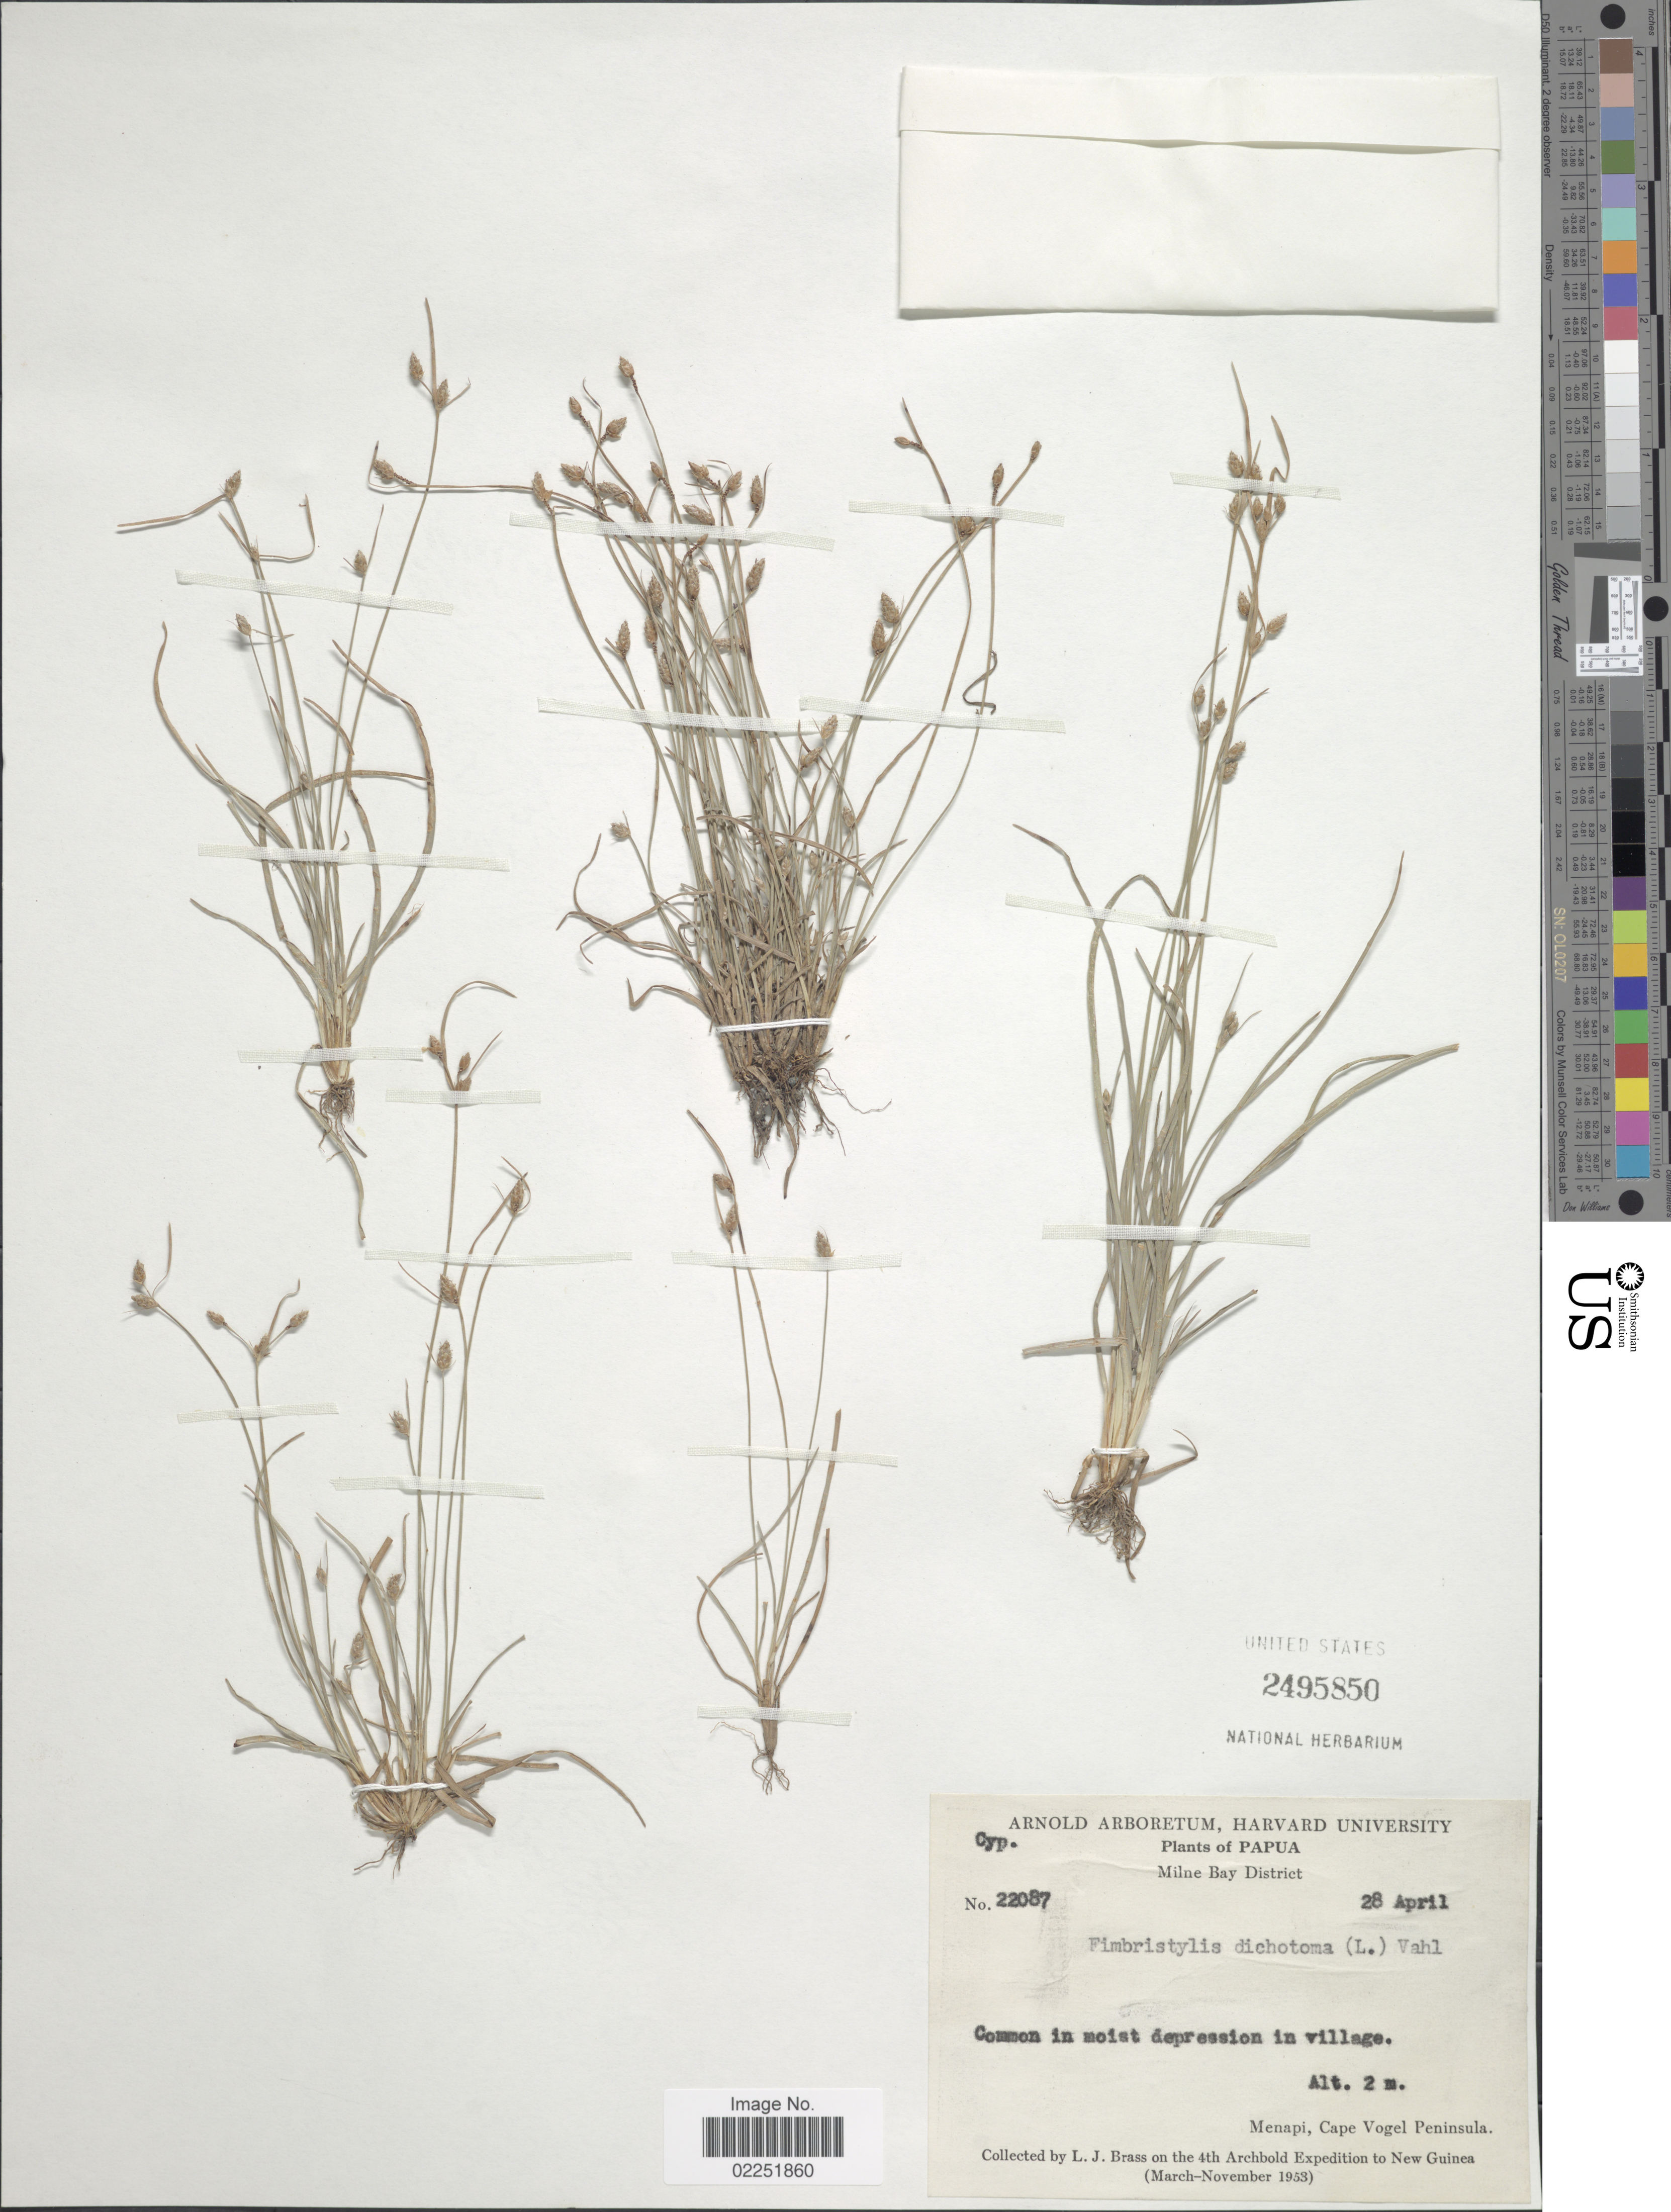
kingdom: Plantae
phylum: Tracheophyta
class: Liliopsida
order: Poales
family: Cyperaceae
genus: Fimbristylis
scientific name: Fimbristylis dichotoma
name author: (L.) Vahl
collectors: L. J. Brass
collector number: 22087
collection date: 1953-04-28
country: Papua New Guinea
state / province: Milne Bay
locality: Papua. Milne Bay District. Menapi, Cape Vogel Peninsula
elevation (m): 2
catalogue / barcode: US 2495850